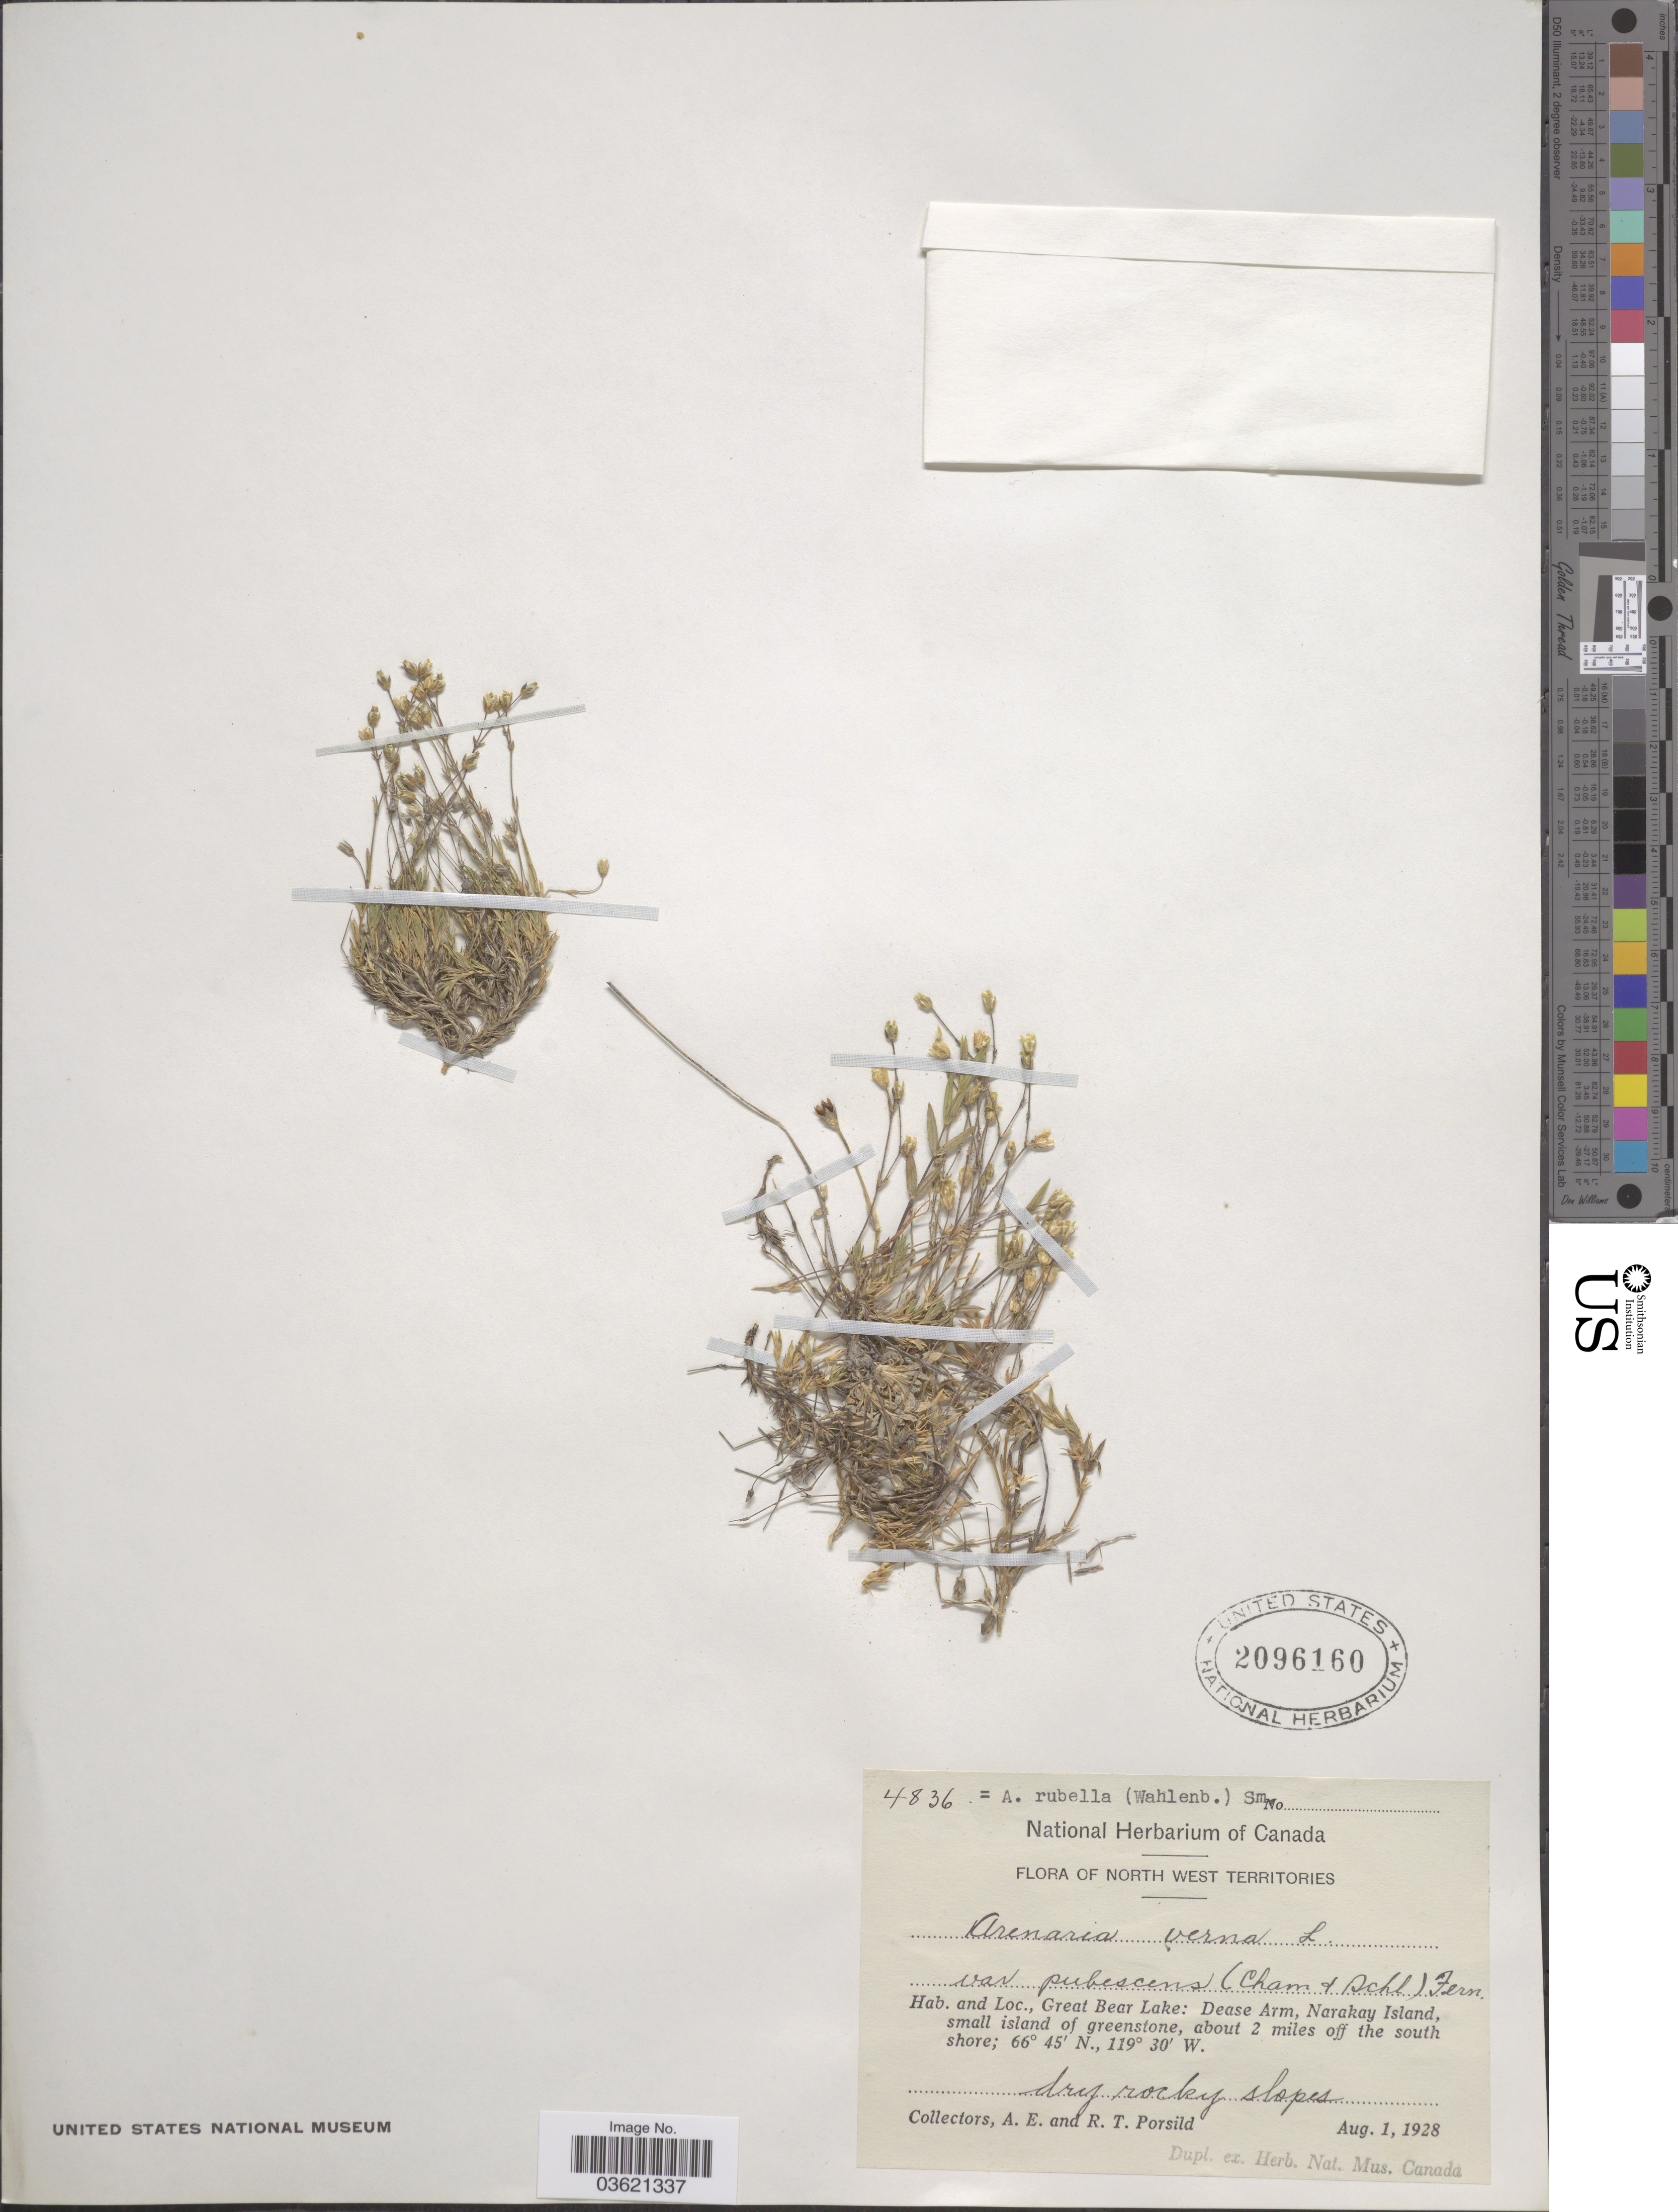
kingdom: Plantae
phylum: Tracheophyta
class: Magnoliopsida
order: Caryophyllales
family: Caryophyllaceae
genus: Arenaria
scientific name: Arenaria verna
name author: L.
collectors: A. E. Porsild & R. T. Porsild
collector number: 4836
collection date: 1928-08-01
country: Canada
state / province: Northwest Territories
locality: Great Bear Lake: Dease Arm, Narakay Island, small island of greenstone, about 2 miles off the south shore.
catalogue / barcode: US 2096160